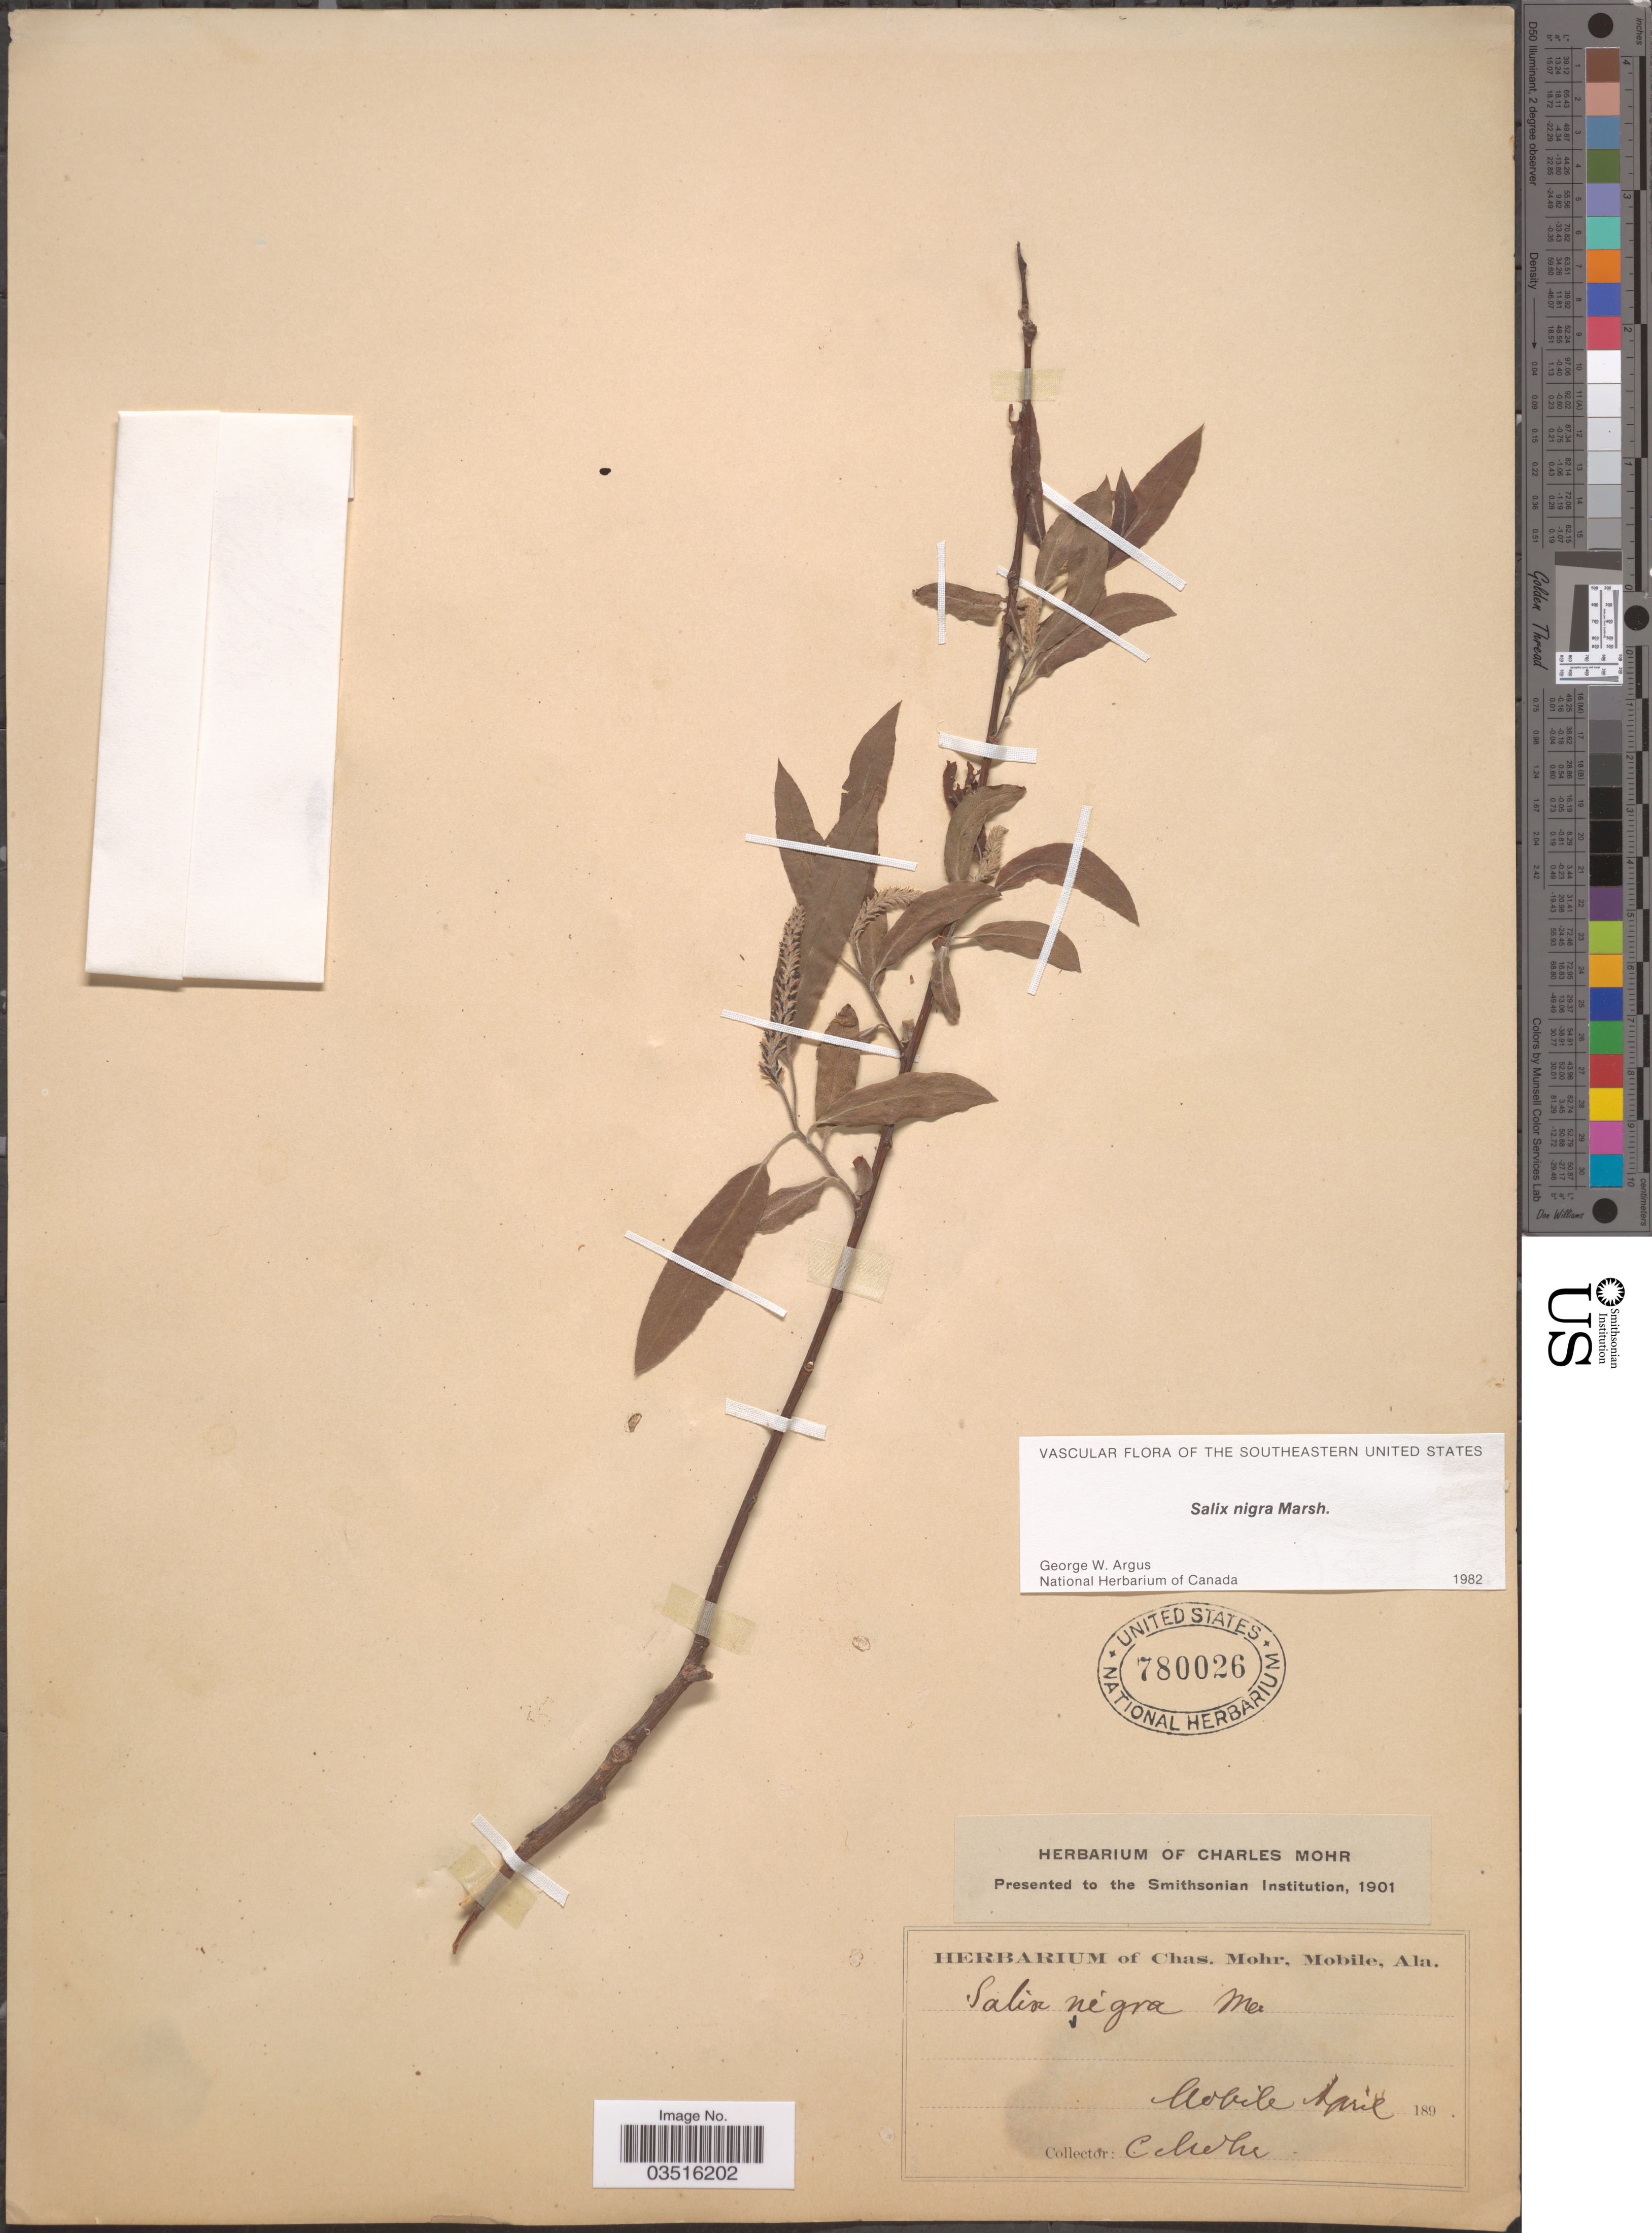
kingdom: Plantae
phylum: Tracheophyta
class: Magnoliopsida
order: Malpighiales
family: Salicaceae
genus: Salix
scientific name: Salix nigra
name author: Marshall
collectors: Mohr, C. T. (herbarium)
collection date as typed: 189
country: United States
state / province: Alabama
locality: Mobile.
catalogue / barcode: US 780026